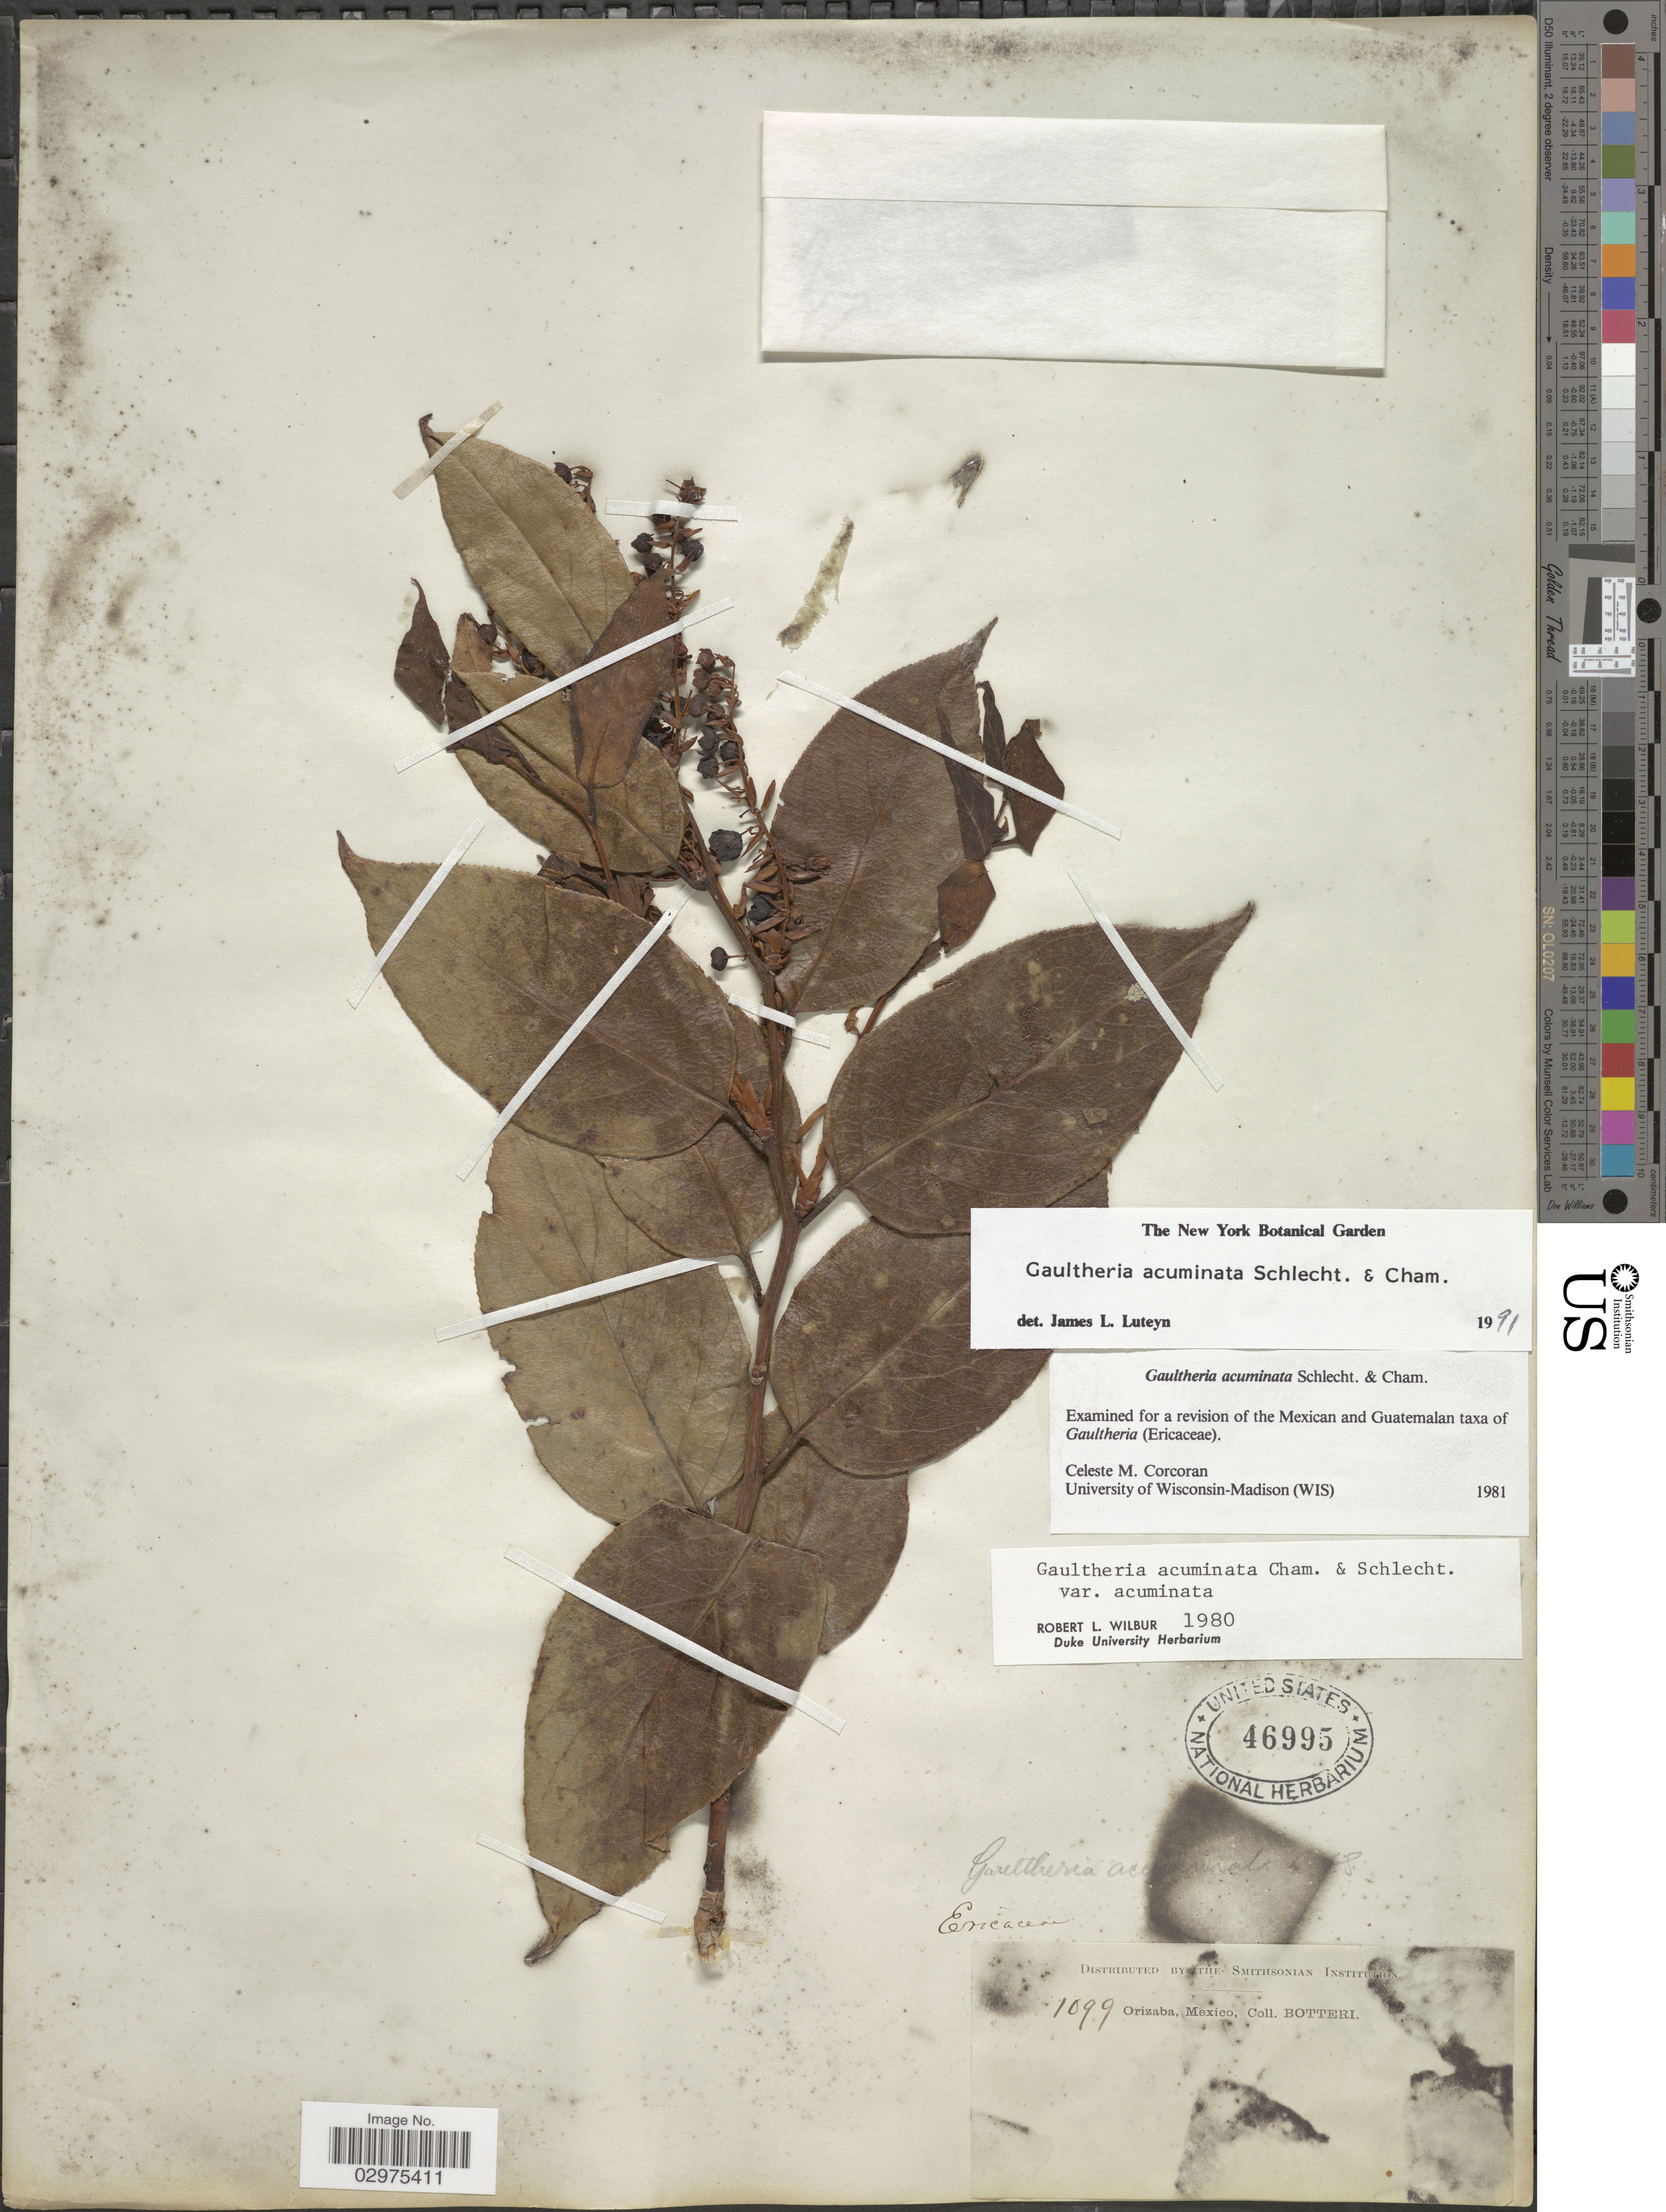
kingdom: Plantae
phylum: Tracheophyta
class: Magnoliopsida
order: Ericales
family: Ericaceae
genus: Gaultheria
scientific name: Gaultheria acuminata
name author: Schltdl. & Cham.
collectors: -. Botteri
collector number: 1099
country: Mexico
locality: Orizaba.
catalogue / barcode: US 46995